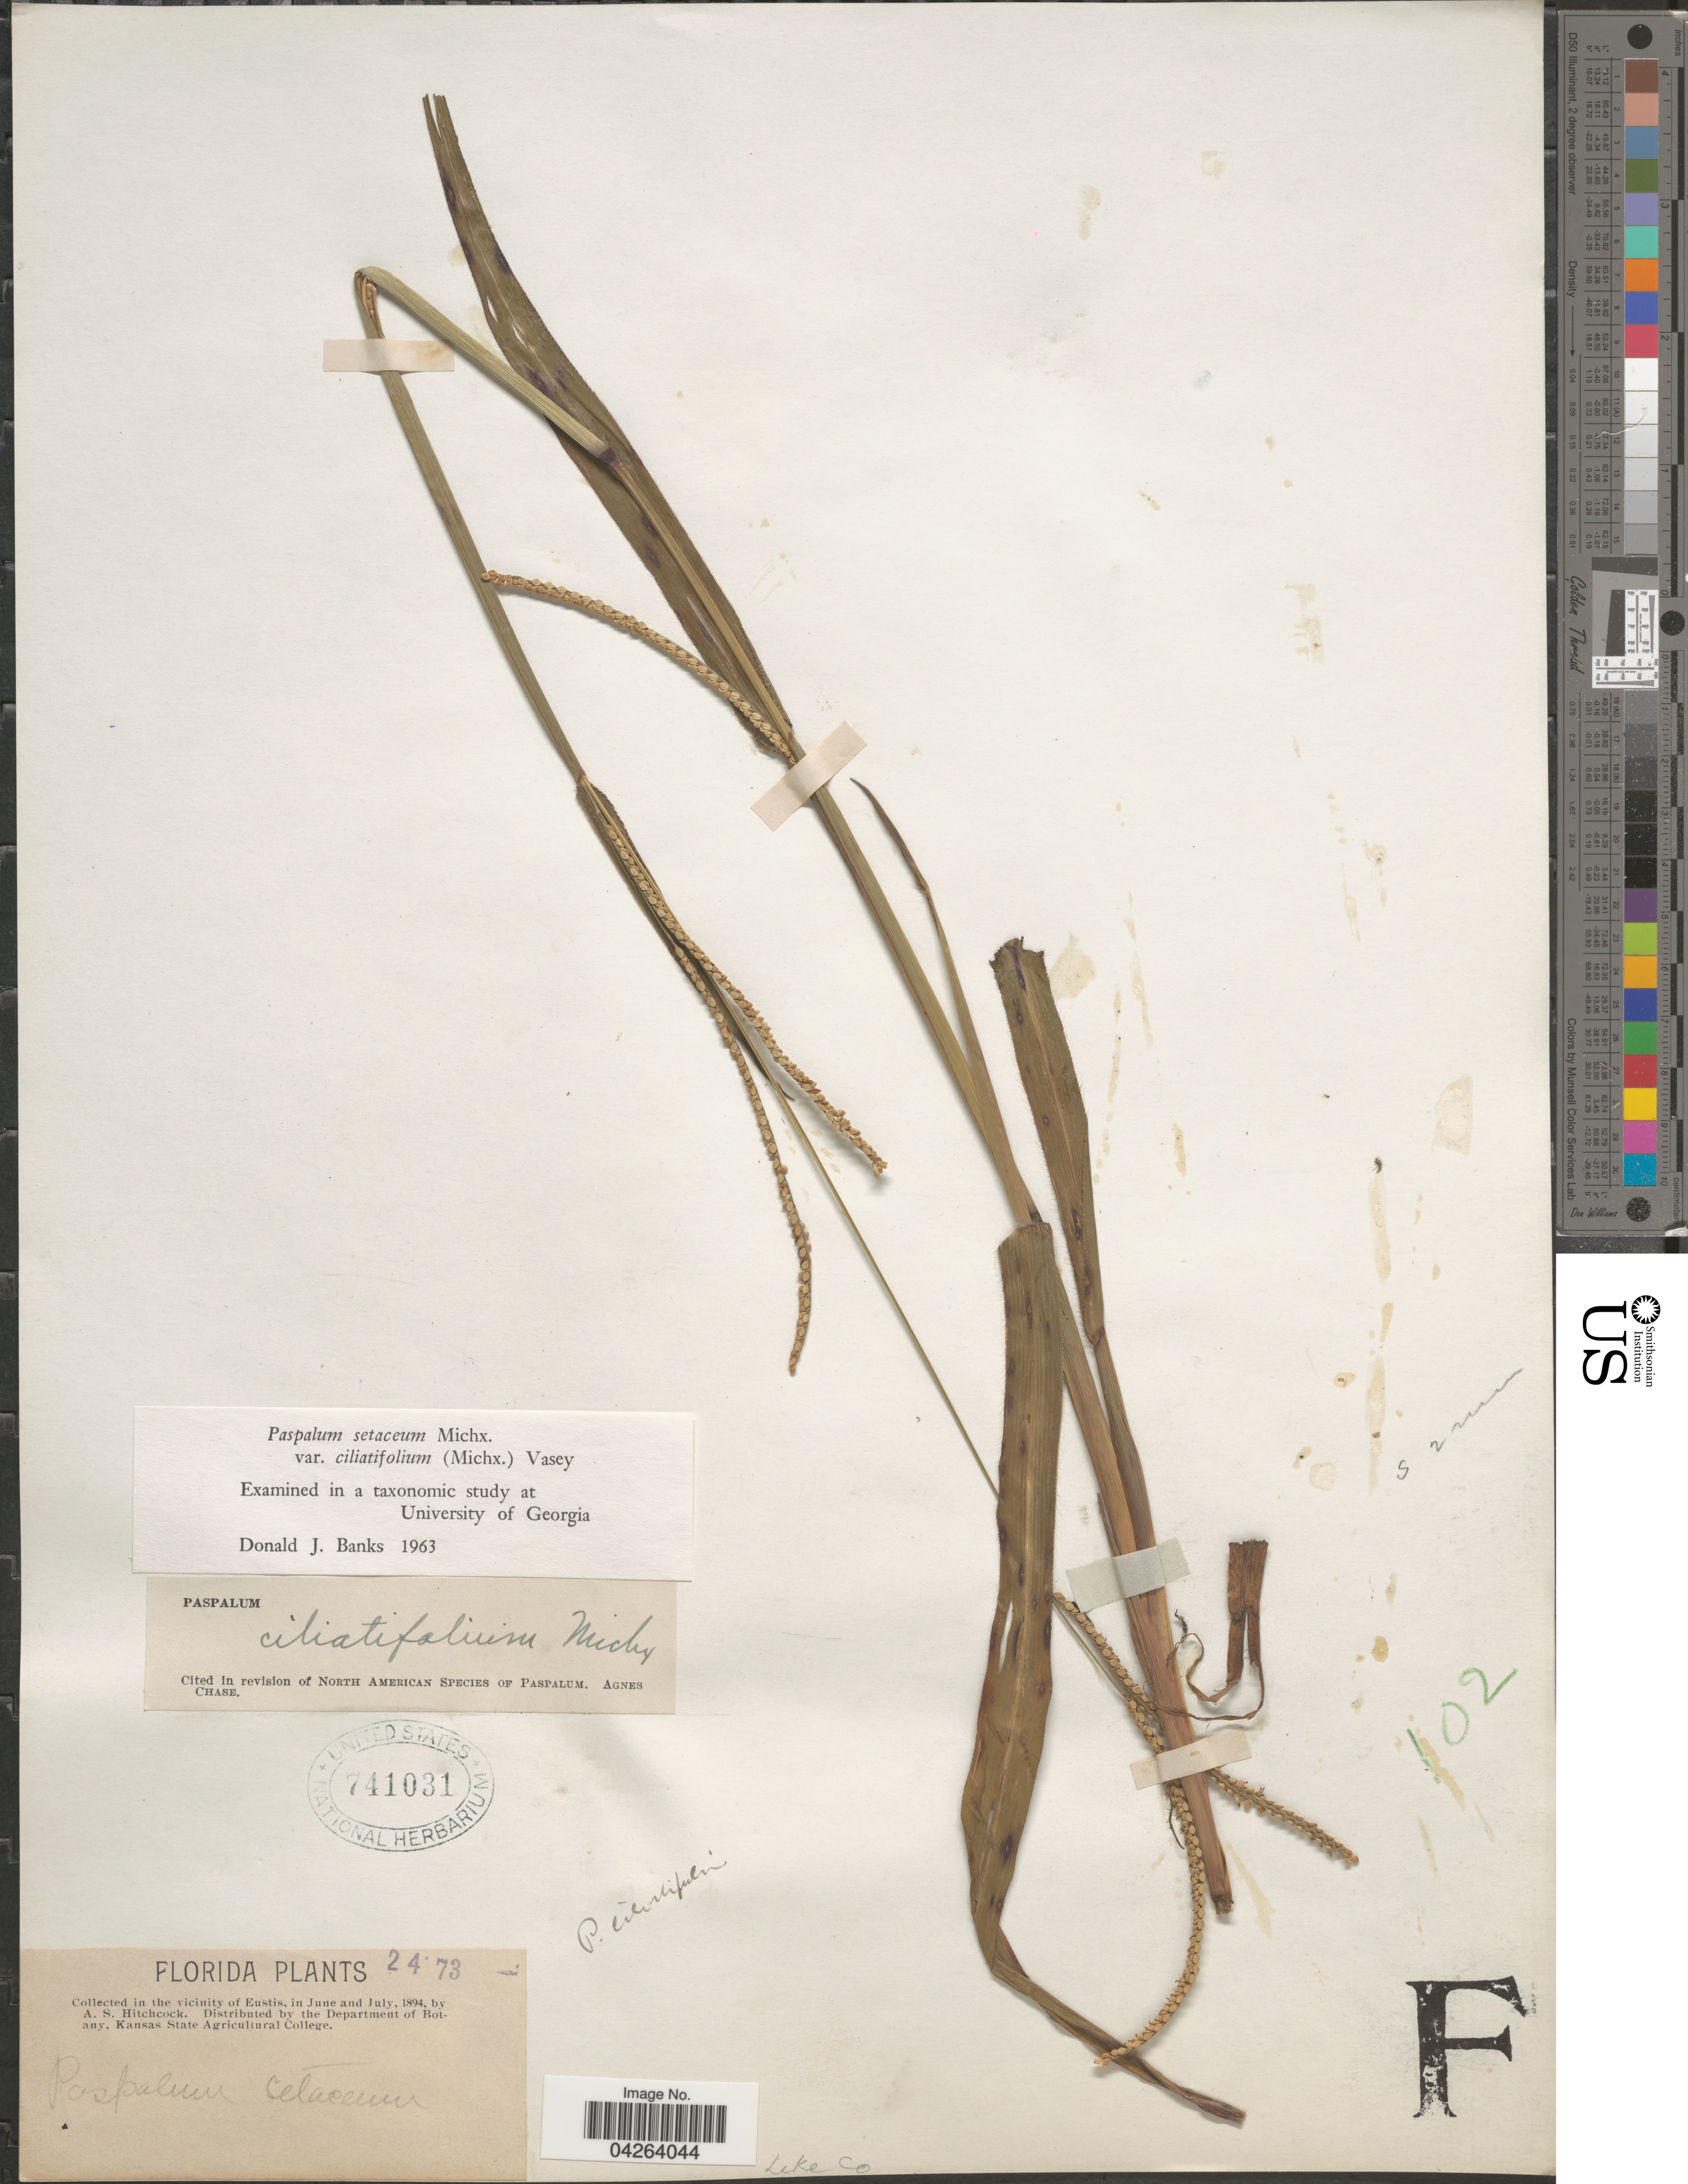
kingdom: Plantae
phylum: Tracheophyta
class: Liliopsida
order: Poales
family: Poaceae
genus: Paspalum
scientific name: Paspalum setaceum var. ciliatifolium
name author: (Michx.) Vasey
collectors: A. S. Hitchcock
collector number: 2473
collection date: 1894-06/1894-07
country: United States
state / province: Florida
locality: In the vicinity of Eustis. Lake Co.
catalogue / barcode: US 741031